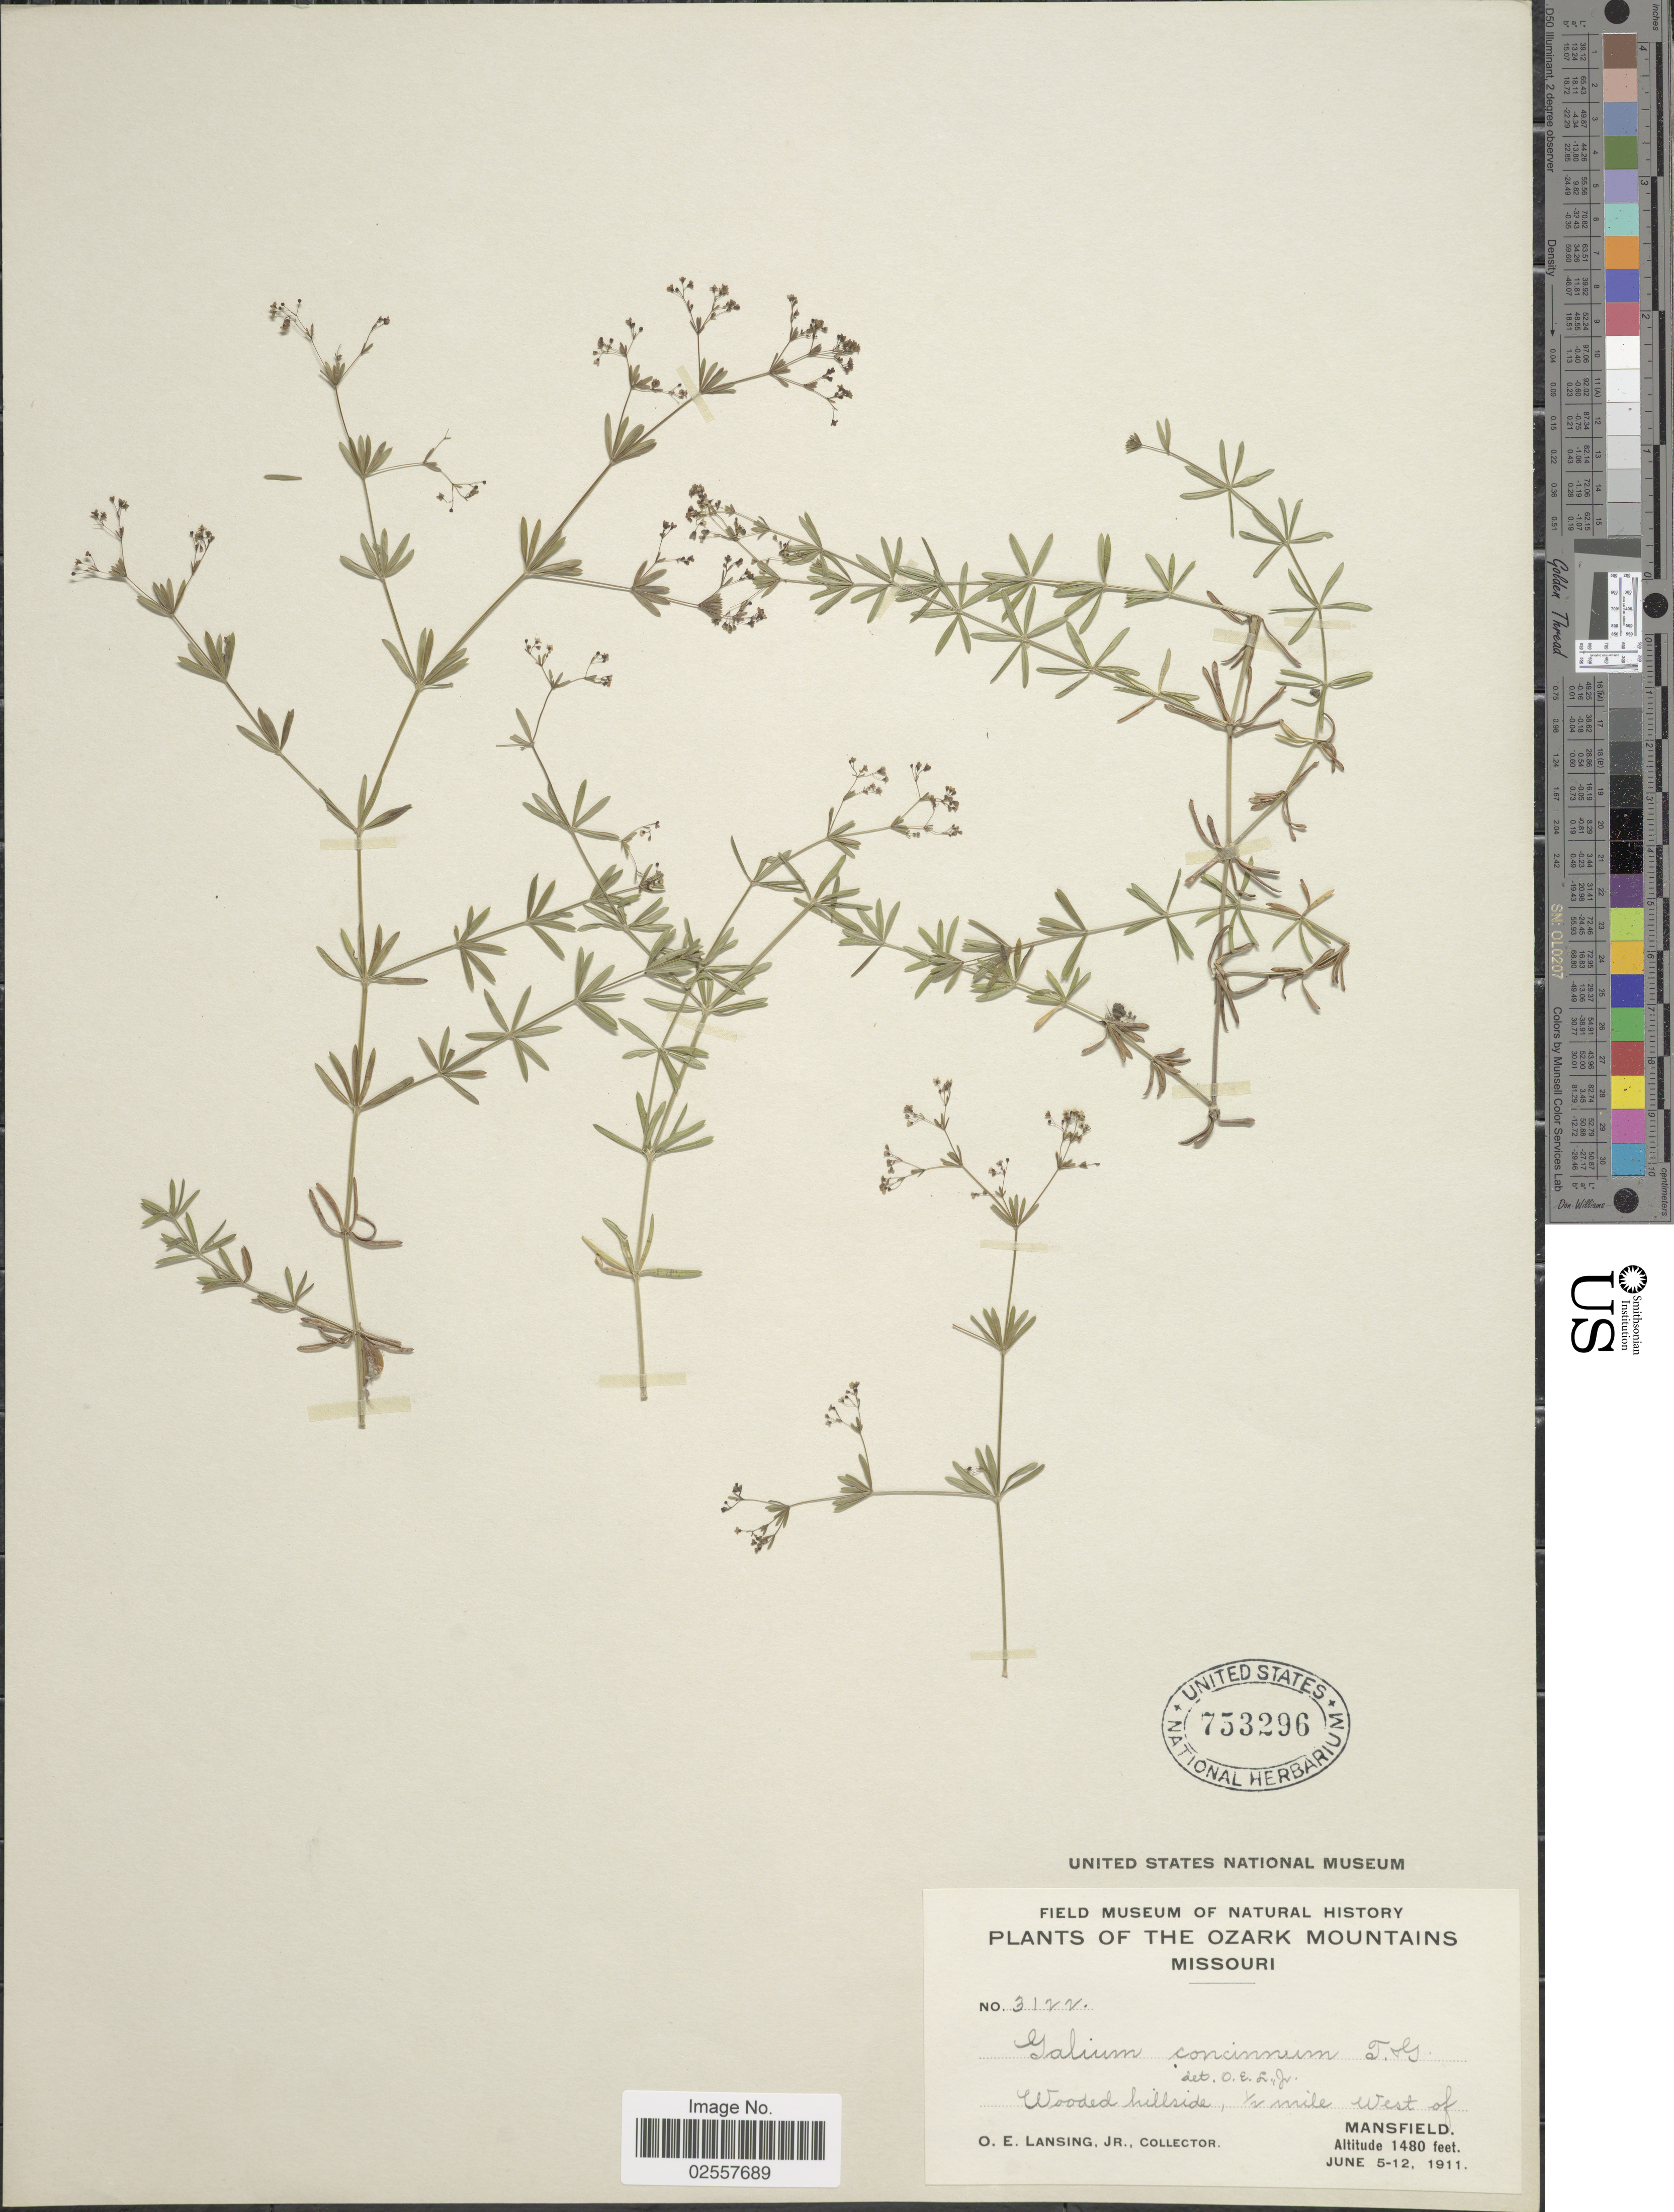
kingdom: Plantae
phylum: Tracheophyta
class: Magnoliopsida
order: Gentianales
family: Rubiaceae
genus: Galium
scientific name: Galium concinnum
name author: Torr. & A. Gray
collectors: O. Lansing Jr.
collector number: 3122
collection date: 1911-06-05/1911-06-12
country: United States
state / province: Missouri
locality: Ozark Mountains. Wooded hillside, 1/2 mile West of Mansfield.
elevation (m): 451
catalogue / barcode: US 753296